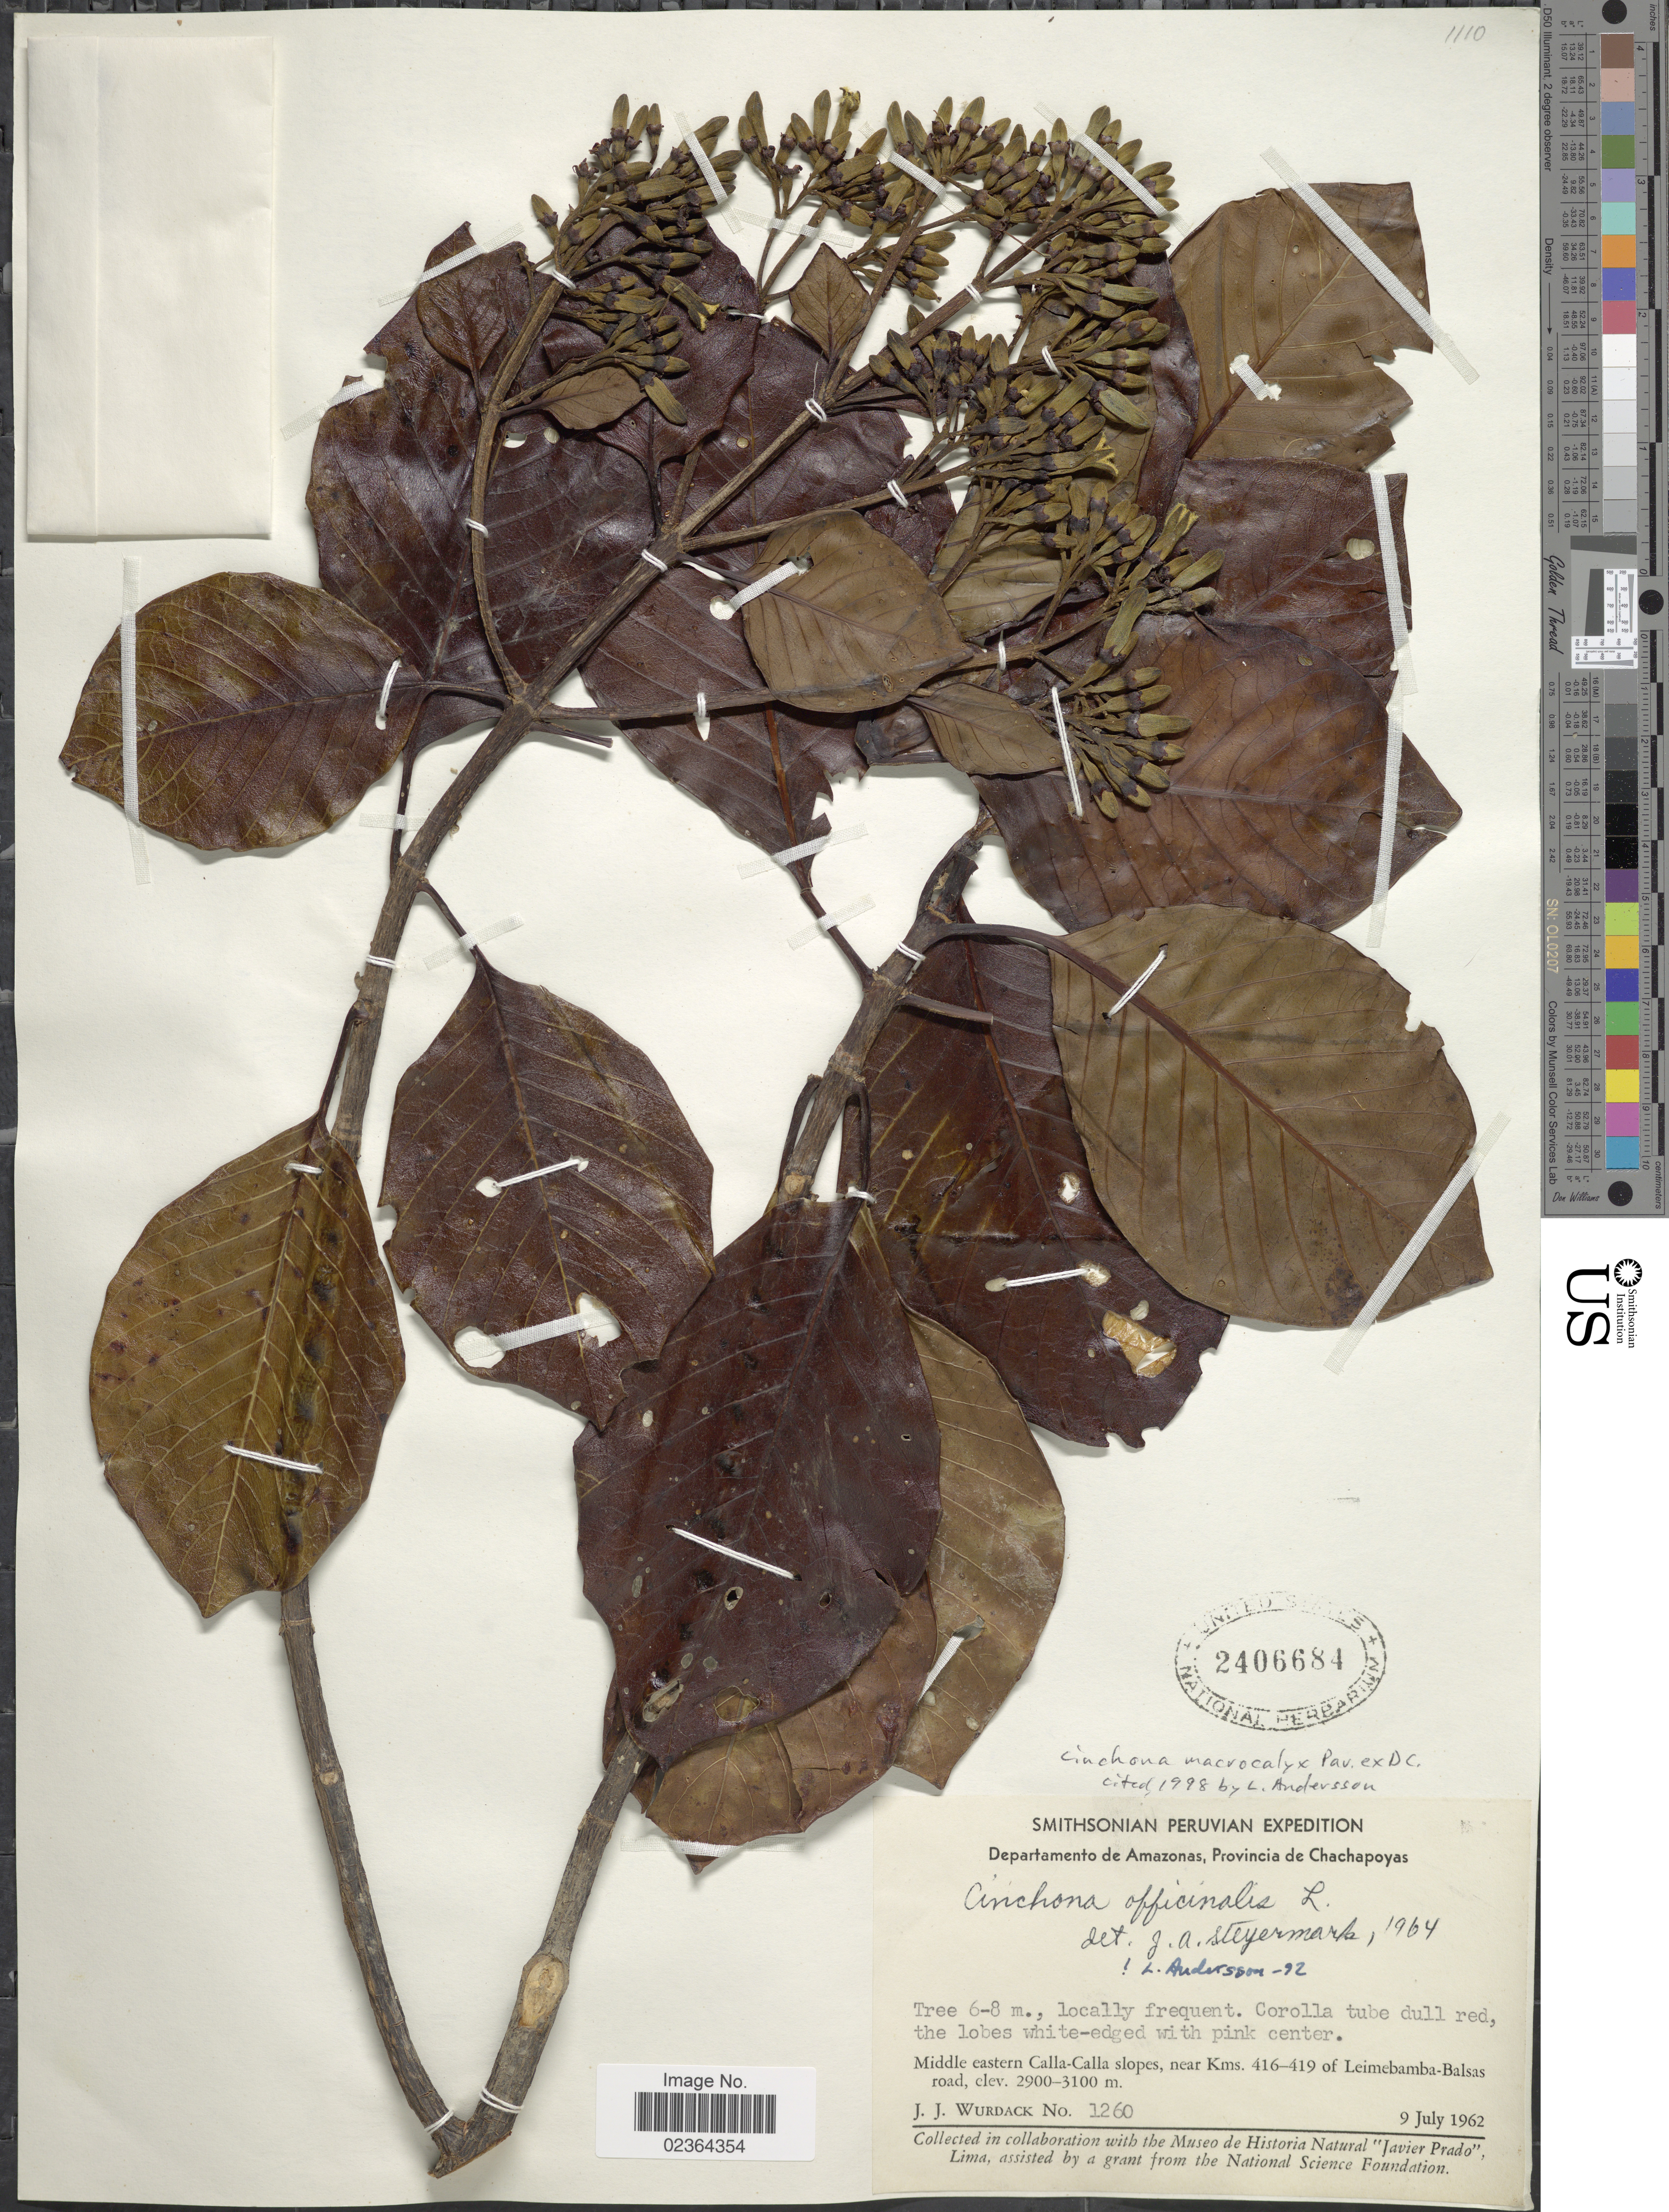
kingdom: Plantae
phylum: Tracheophyta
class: Magnoliopsida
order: Gentianales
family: Rubiaceae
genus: Cinchona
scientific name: Cinchona macrocalyx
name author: Pav. ex DC.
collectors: J. J. Wurdack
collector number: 1260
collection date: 1962-07-09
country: Peru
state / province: Amazonas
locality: Departamento de Amazonas, Province of Chachapoyas, Middle eastern Calla-Calla slopes, near Kms. 416-419 of Leimebamba-Balsas road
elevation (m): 2900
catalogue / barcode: US 2406684